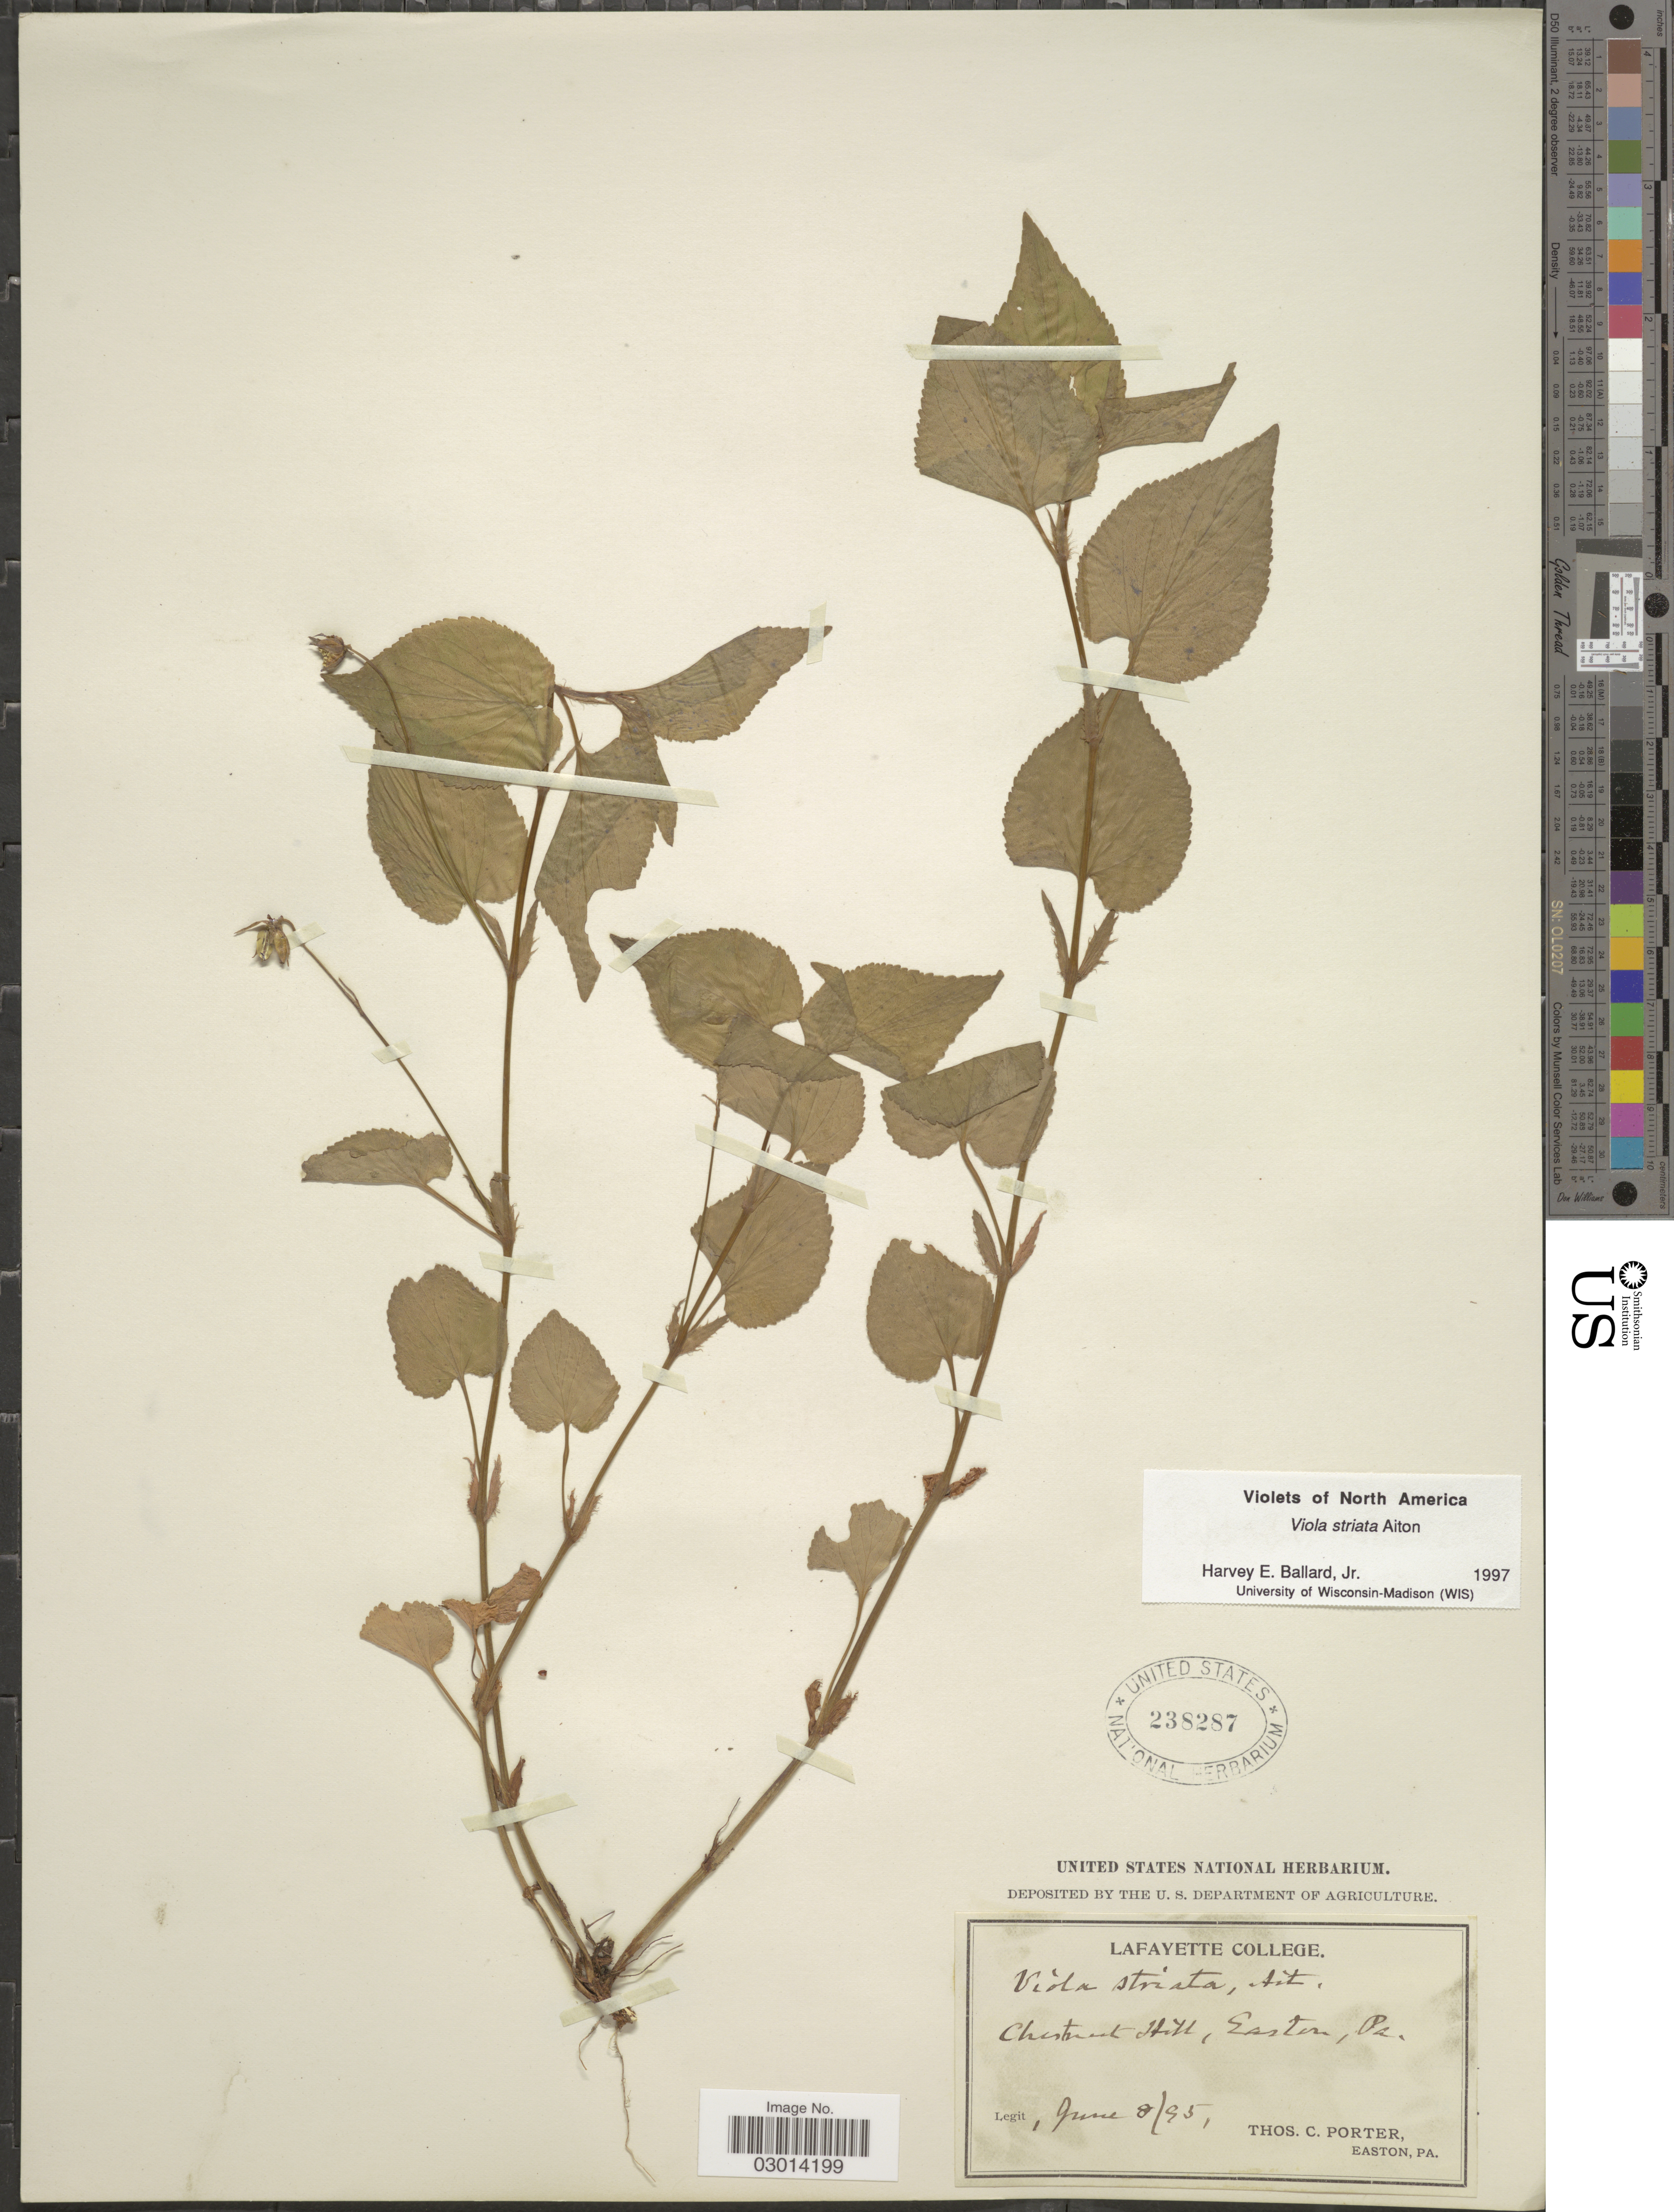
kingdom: Plantae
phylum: Tracheophyta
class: Magnoliopsida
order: Malpighiales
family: Violaceae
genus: Viola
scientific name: Viola rostrata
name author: Pursh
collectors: T. Porter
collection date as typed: Transcribed d/m/y: 8/6/95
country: United States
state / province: Pennsylvania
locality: Chestnut Hill, Easton, Pa.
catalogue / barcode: US 238287